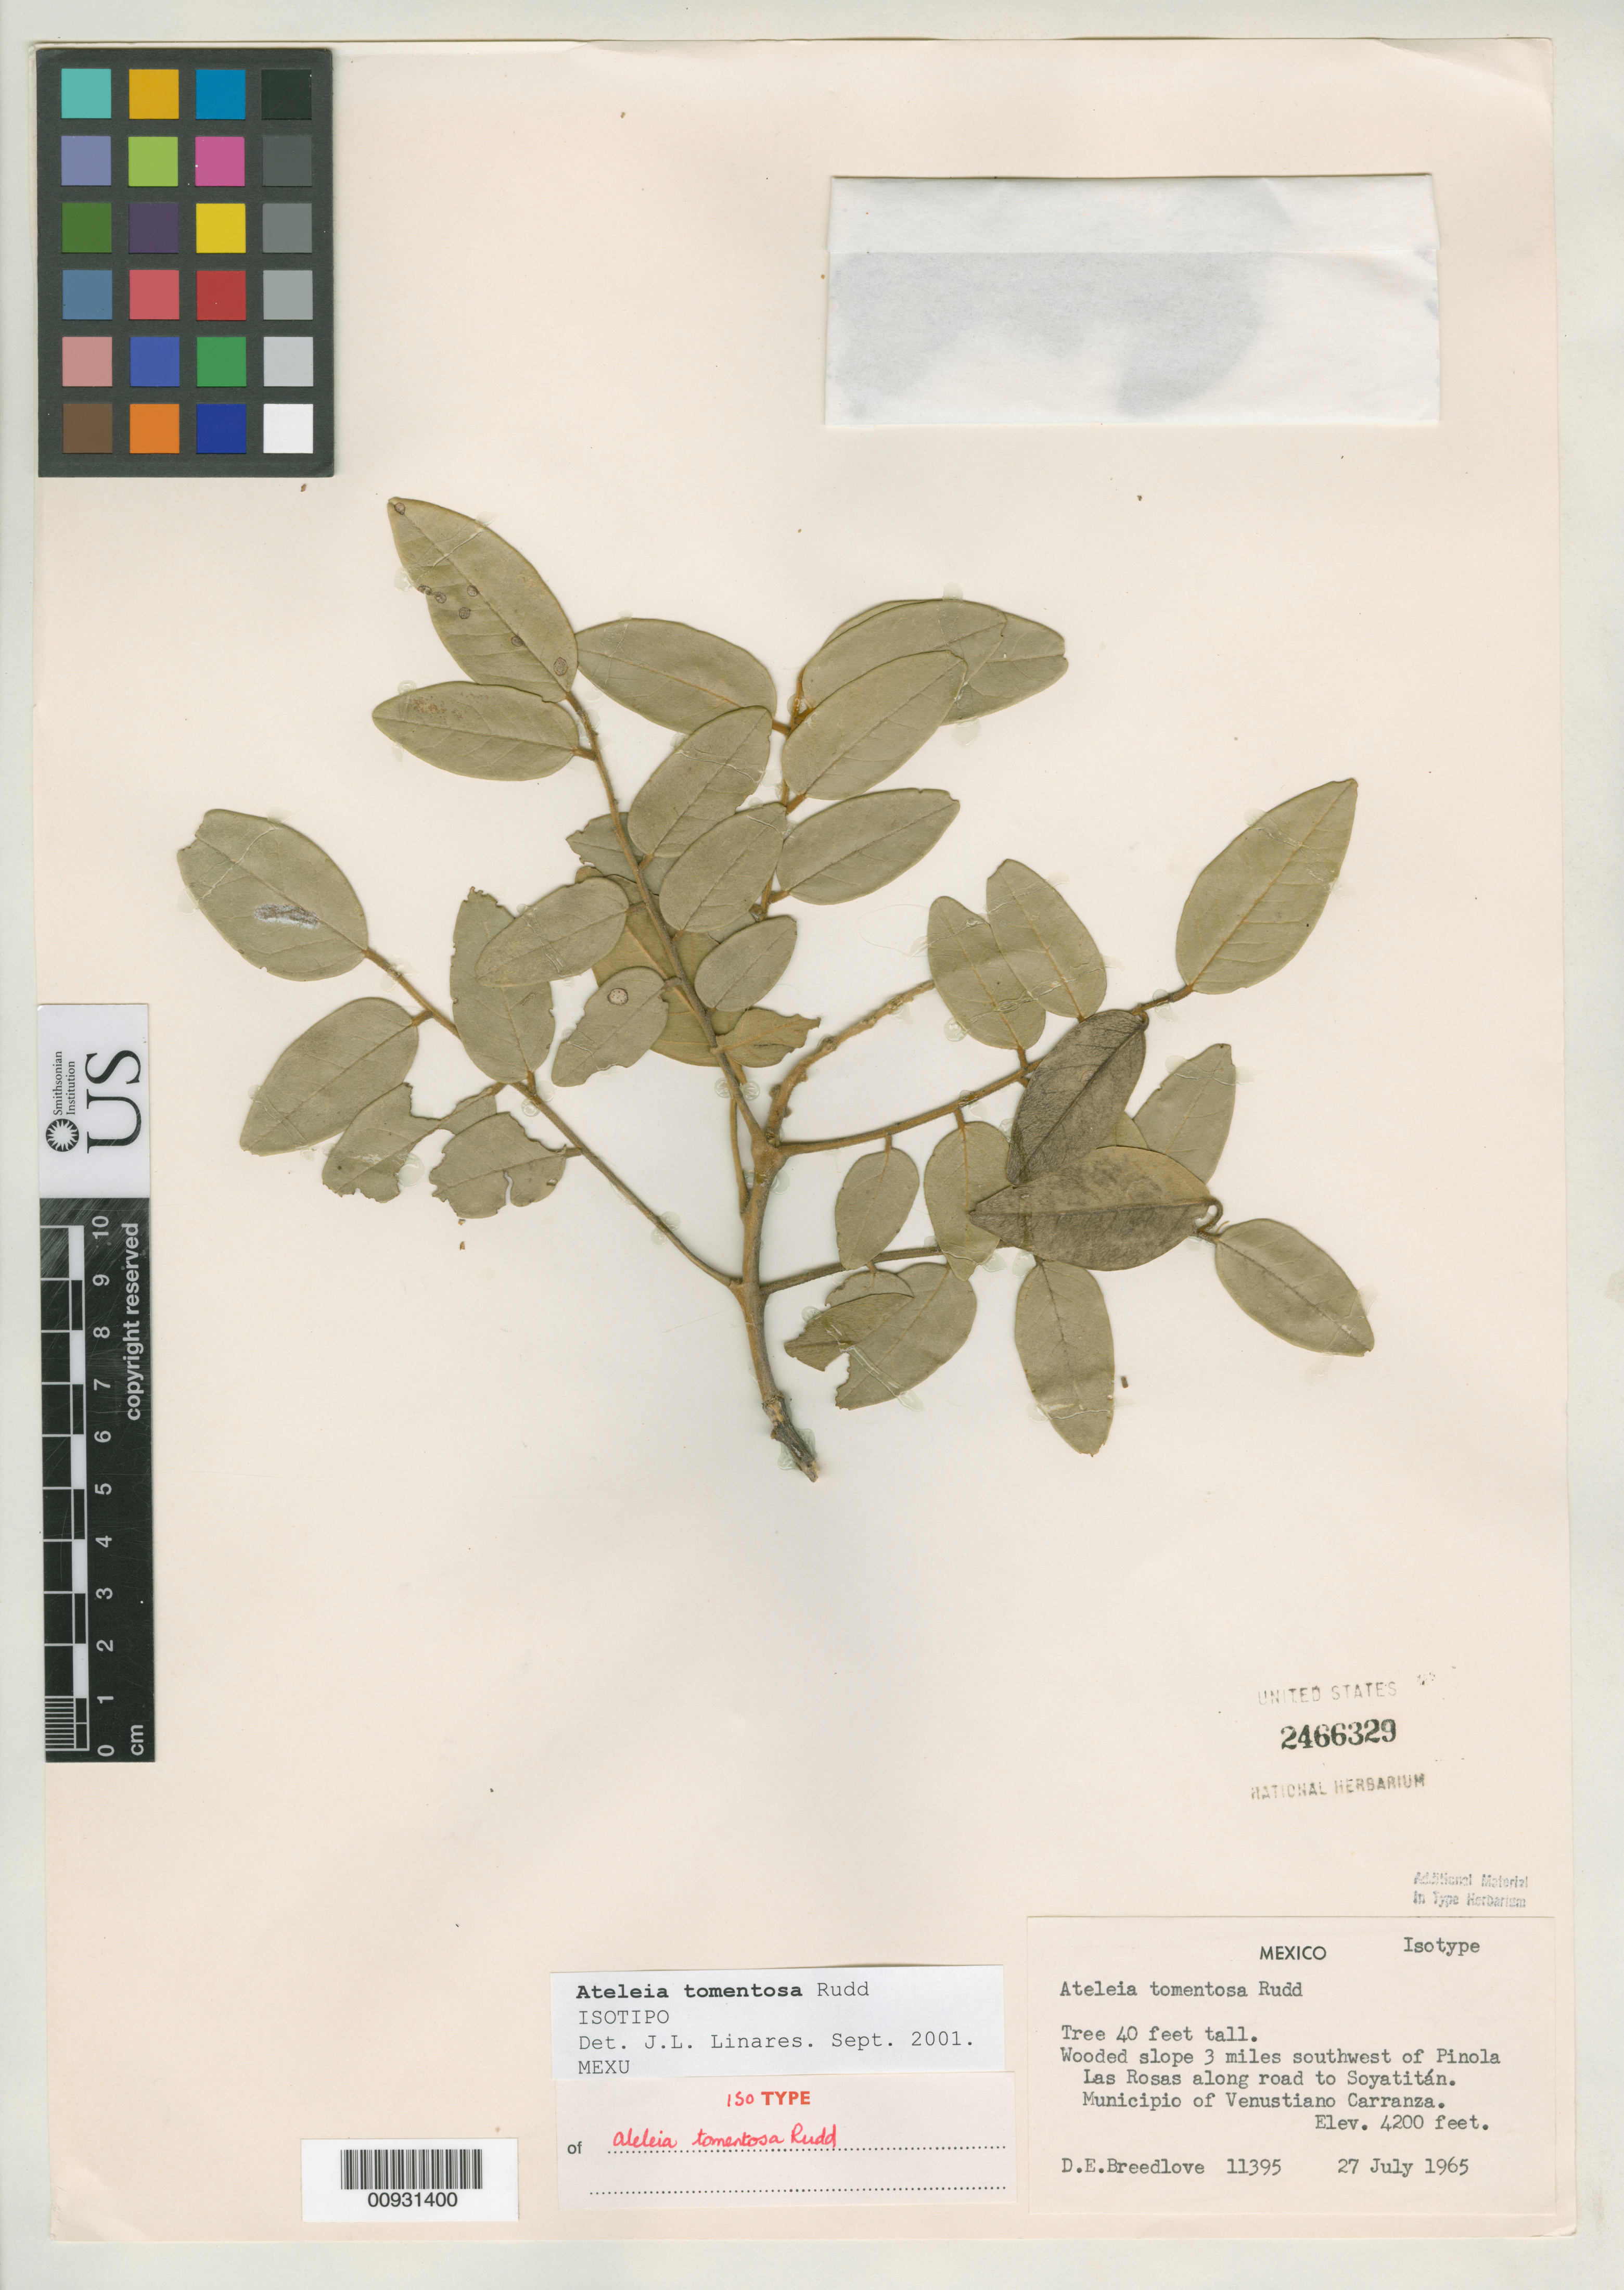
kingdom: Plantae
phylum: Tracheophyta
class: Magnoliopsida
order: Fabales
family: Fabaceae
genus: Ateleia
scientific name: Ateleia tomentosa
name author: Rudd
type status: Isotype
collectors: D. E. Breedlove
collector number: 11395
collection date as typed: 27 Jul 1965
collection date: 1965-07-27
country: Mexico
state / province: Chiapas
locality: Venustiano Carranza, 3 miles southwest of Pinola Las Rosas along road to Soyatitán.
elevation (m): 1280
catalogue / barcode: US 2466329